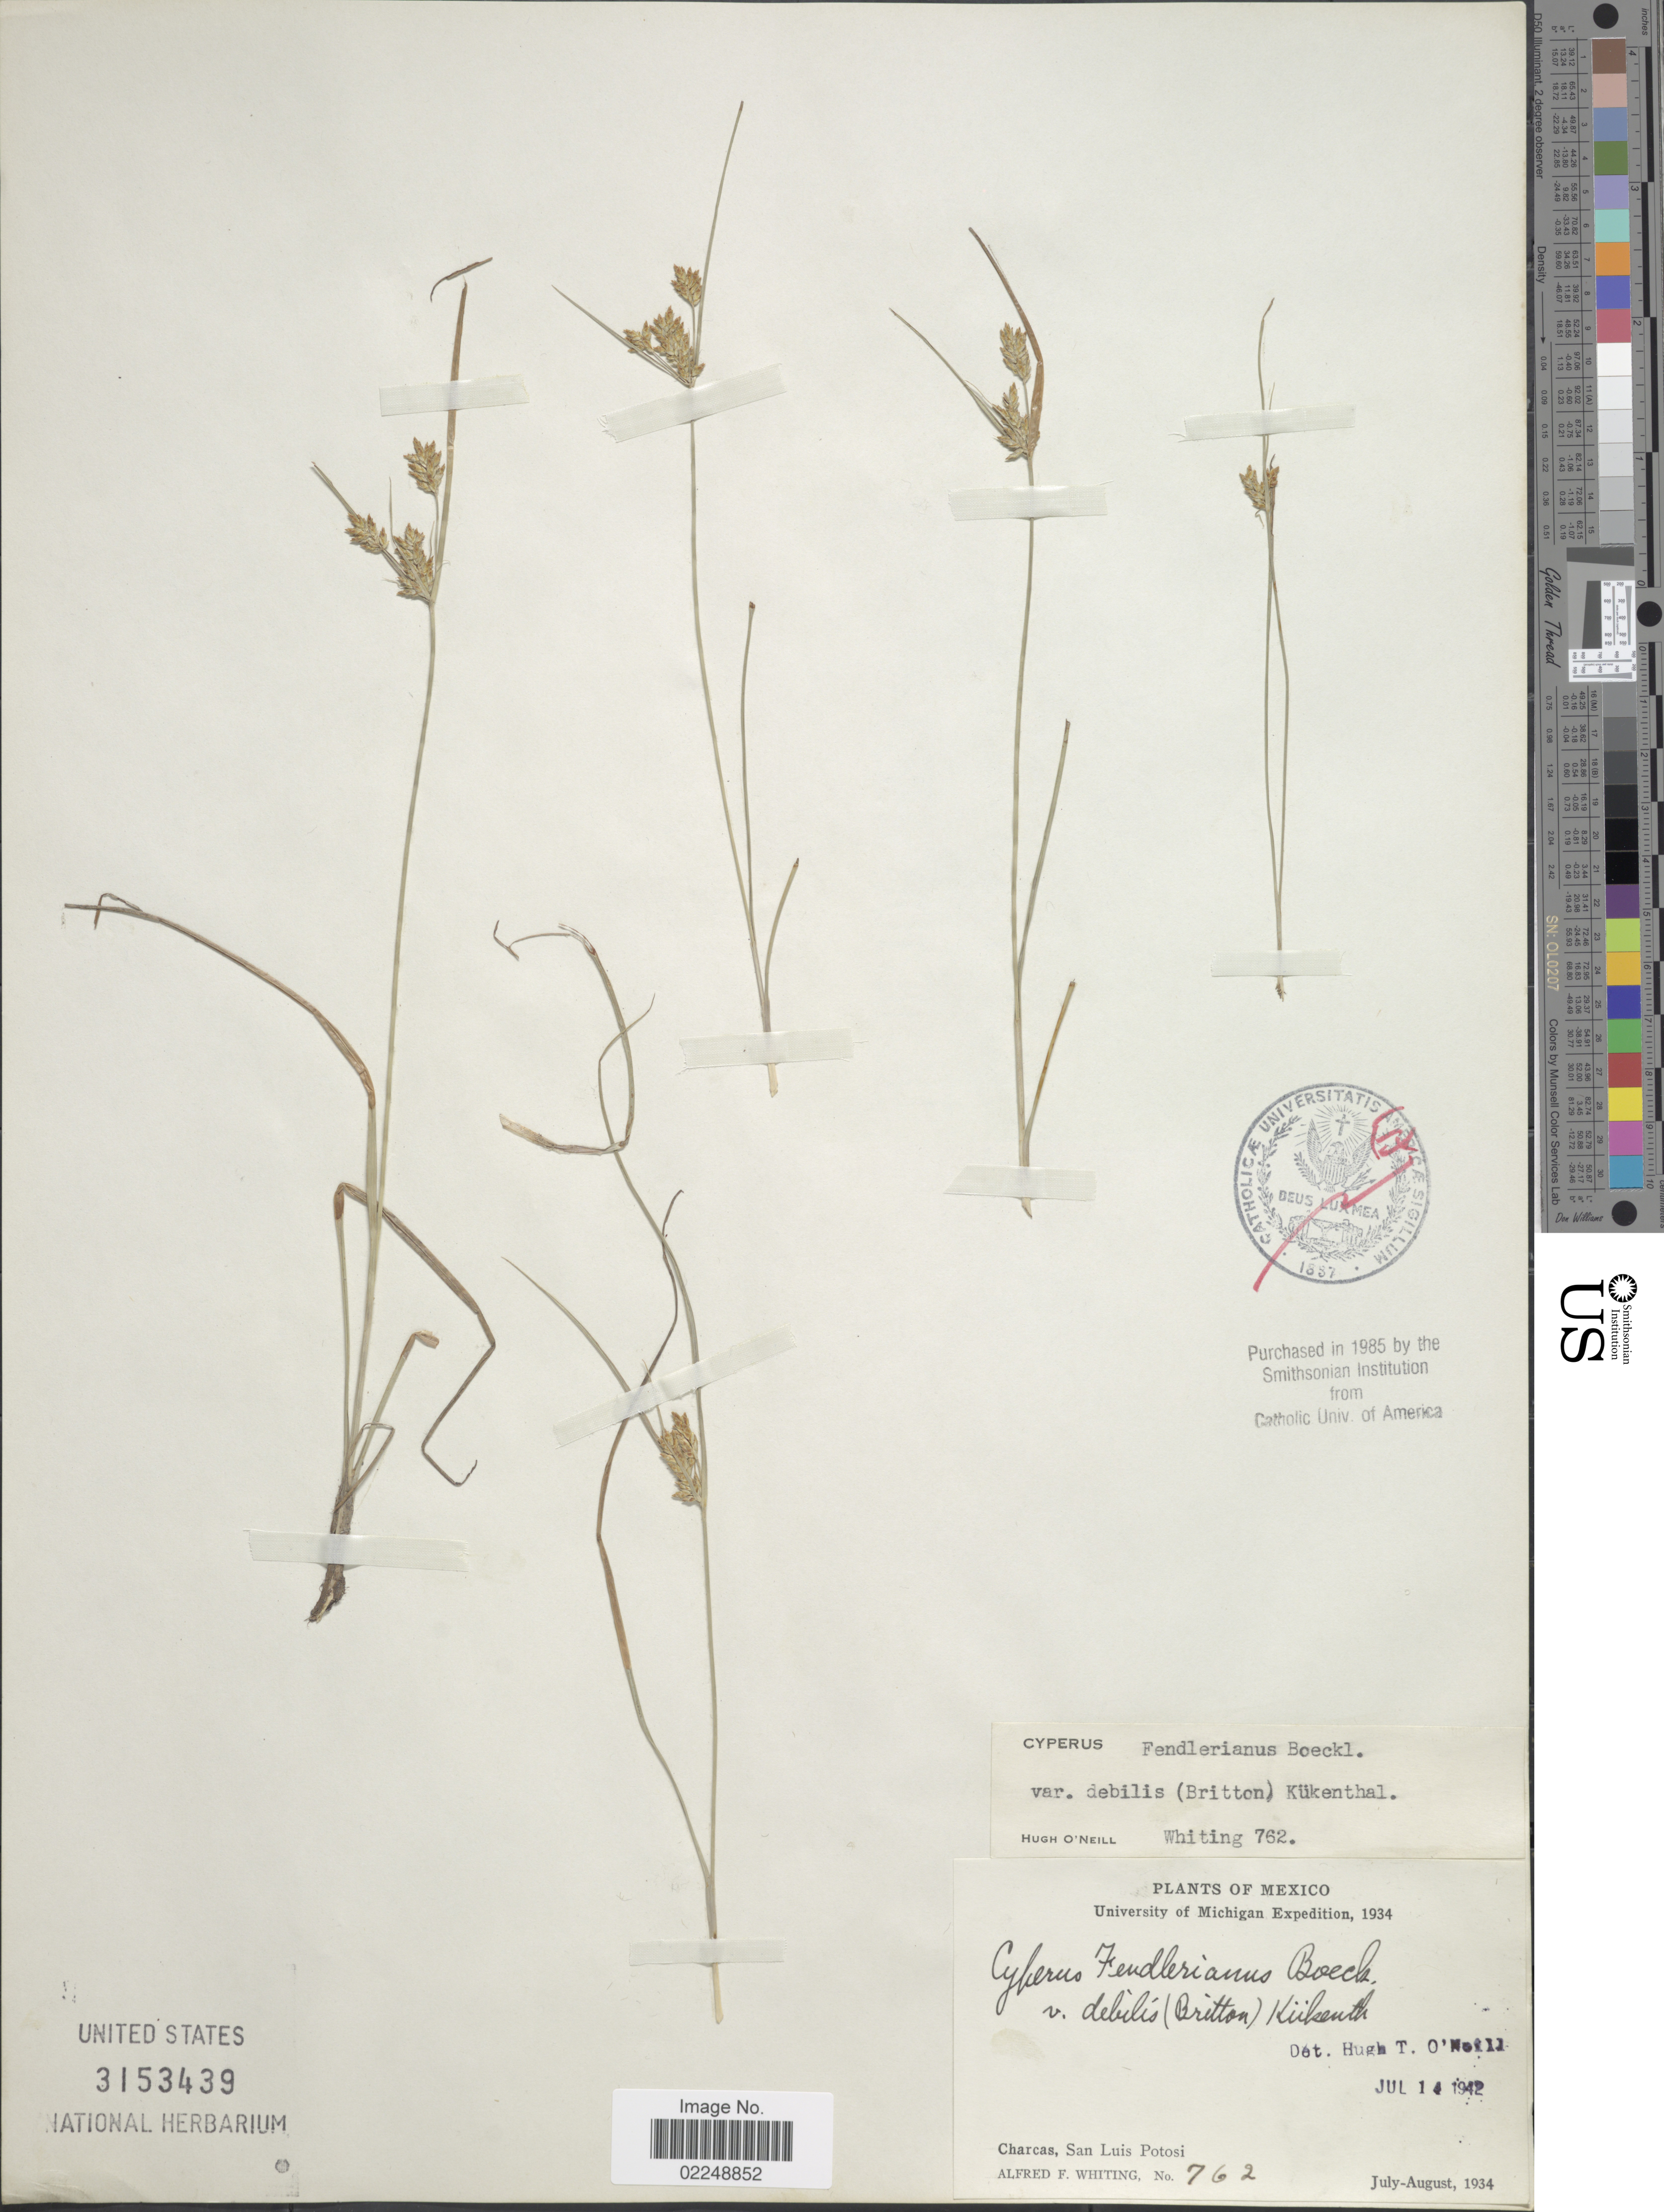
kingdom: Plantae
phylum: Tracheophyta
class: Liliopsida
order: Poales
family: Cyperaceae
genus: Cyperus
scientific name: Cyperus fendlerianus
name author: Boeckeler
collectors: A. F. Whiting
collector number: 762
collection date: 1934-07/1934-08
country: Mexico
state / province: San Luis Potosí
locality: Charcas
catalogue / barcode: US 3153439